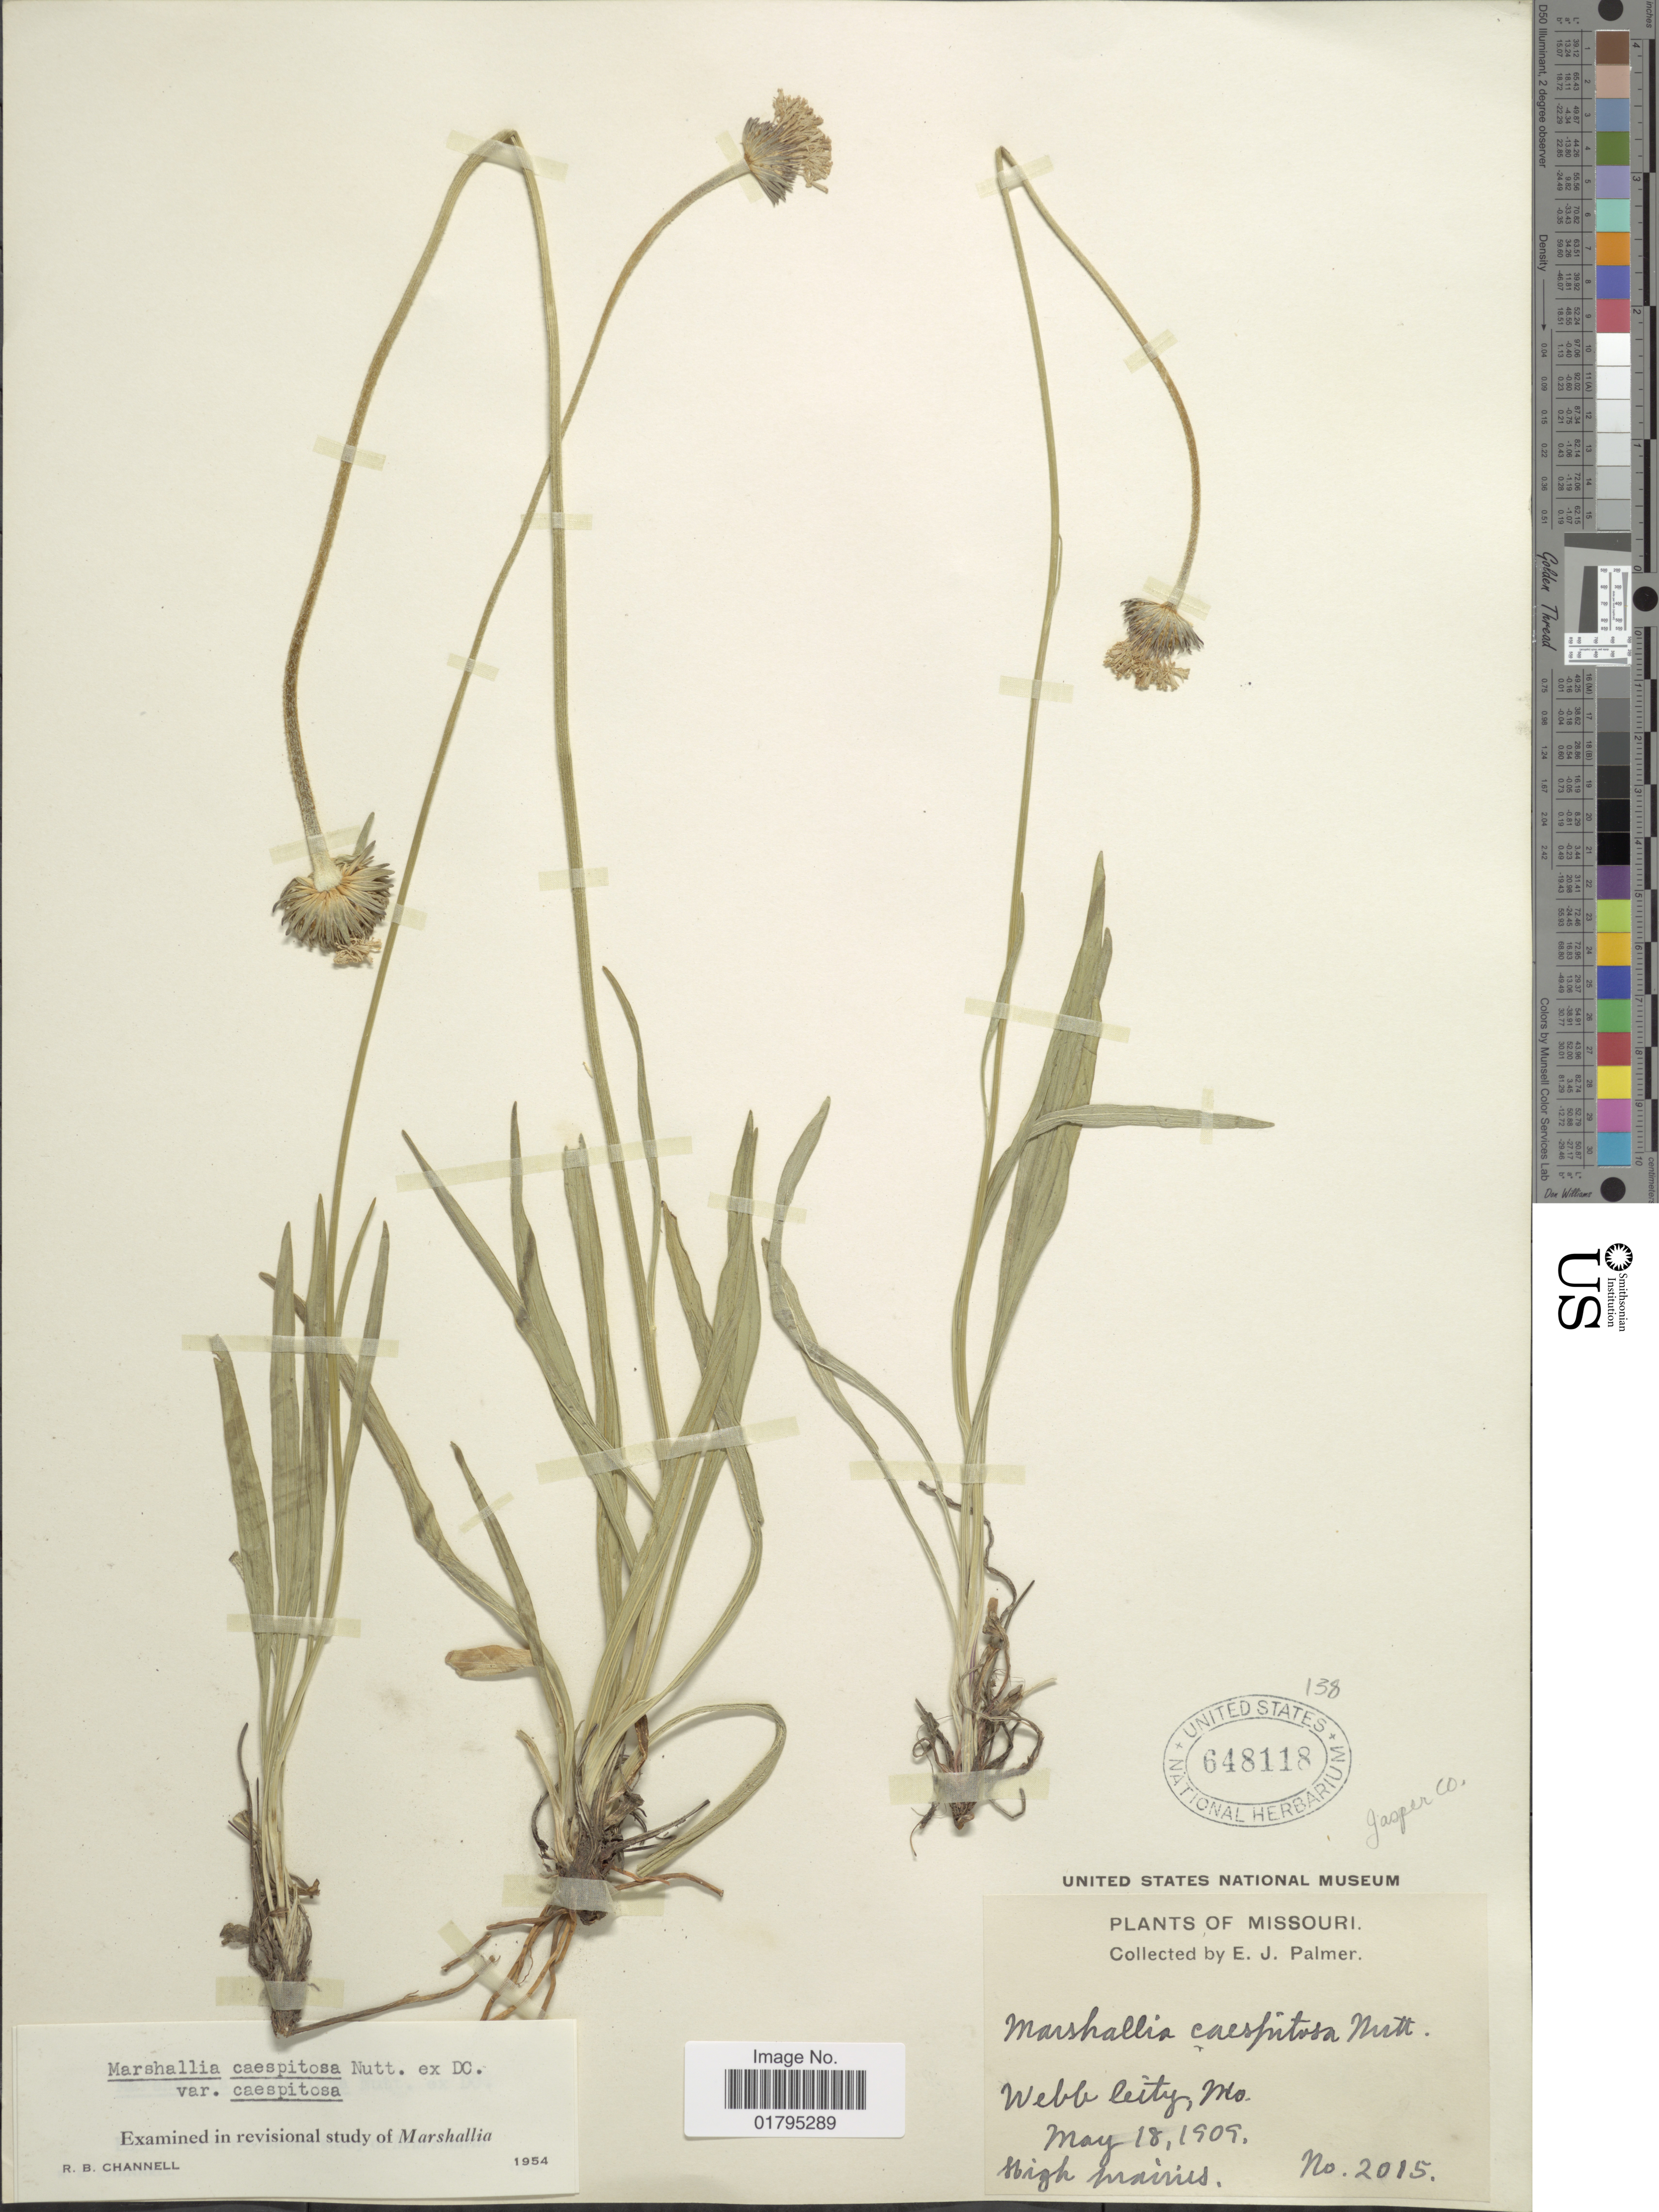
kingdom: Plantae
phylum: Tracheophyta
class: Magnoliopsida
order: Asterales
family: Asteraceae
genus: Marshallia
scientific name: Marshallia caespitosa var. caespitosa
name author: Nutt. ex DC.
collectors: E. J. Palmer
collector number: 2015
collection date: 1909-05-18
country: United States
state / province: Missouri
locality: Missouri, Webb City, Mo. High prairies. Jasper Co.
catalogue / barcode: US 648118